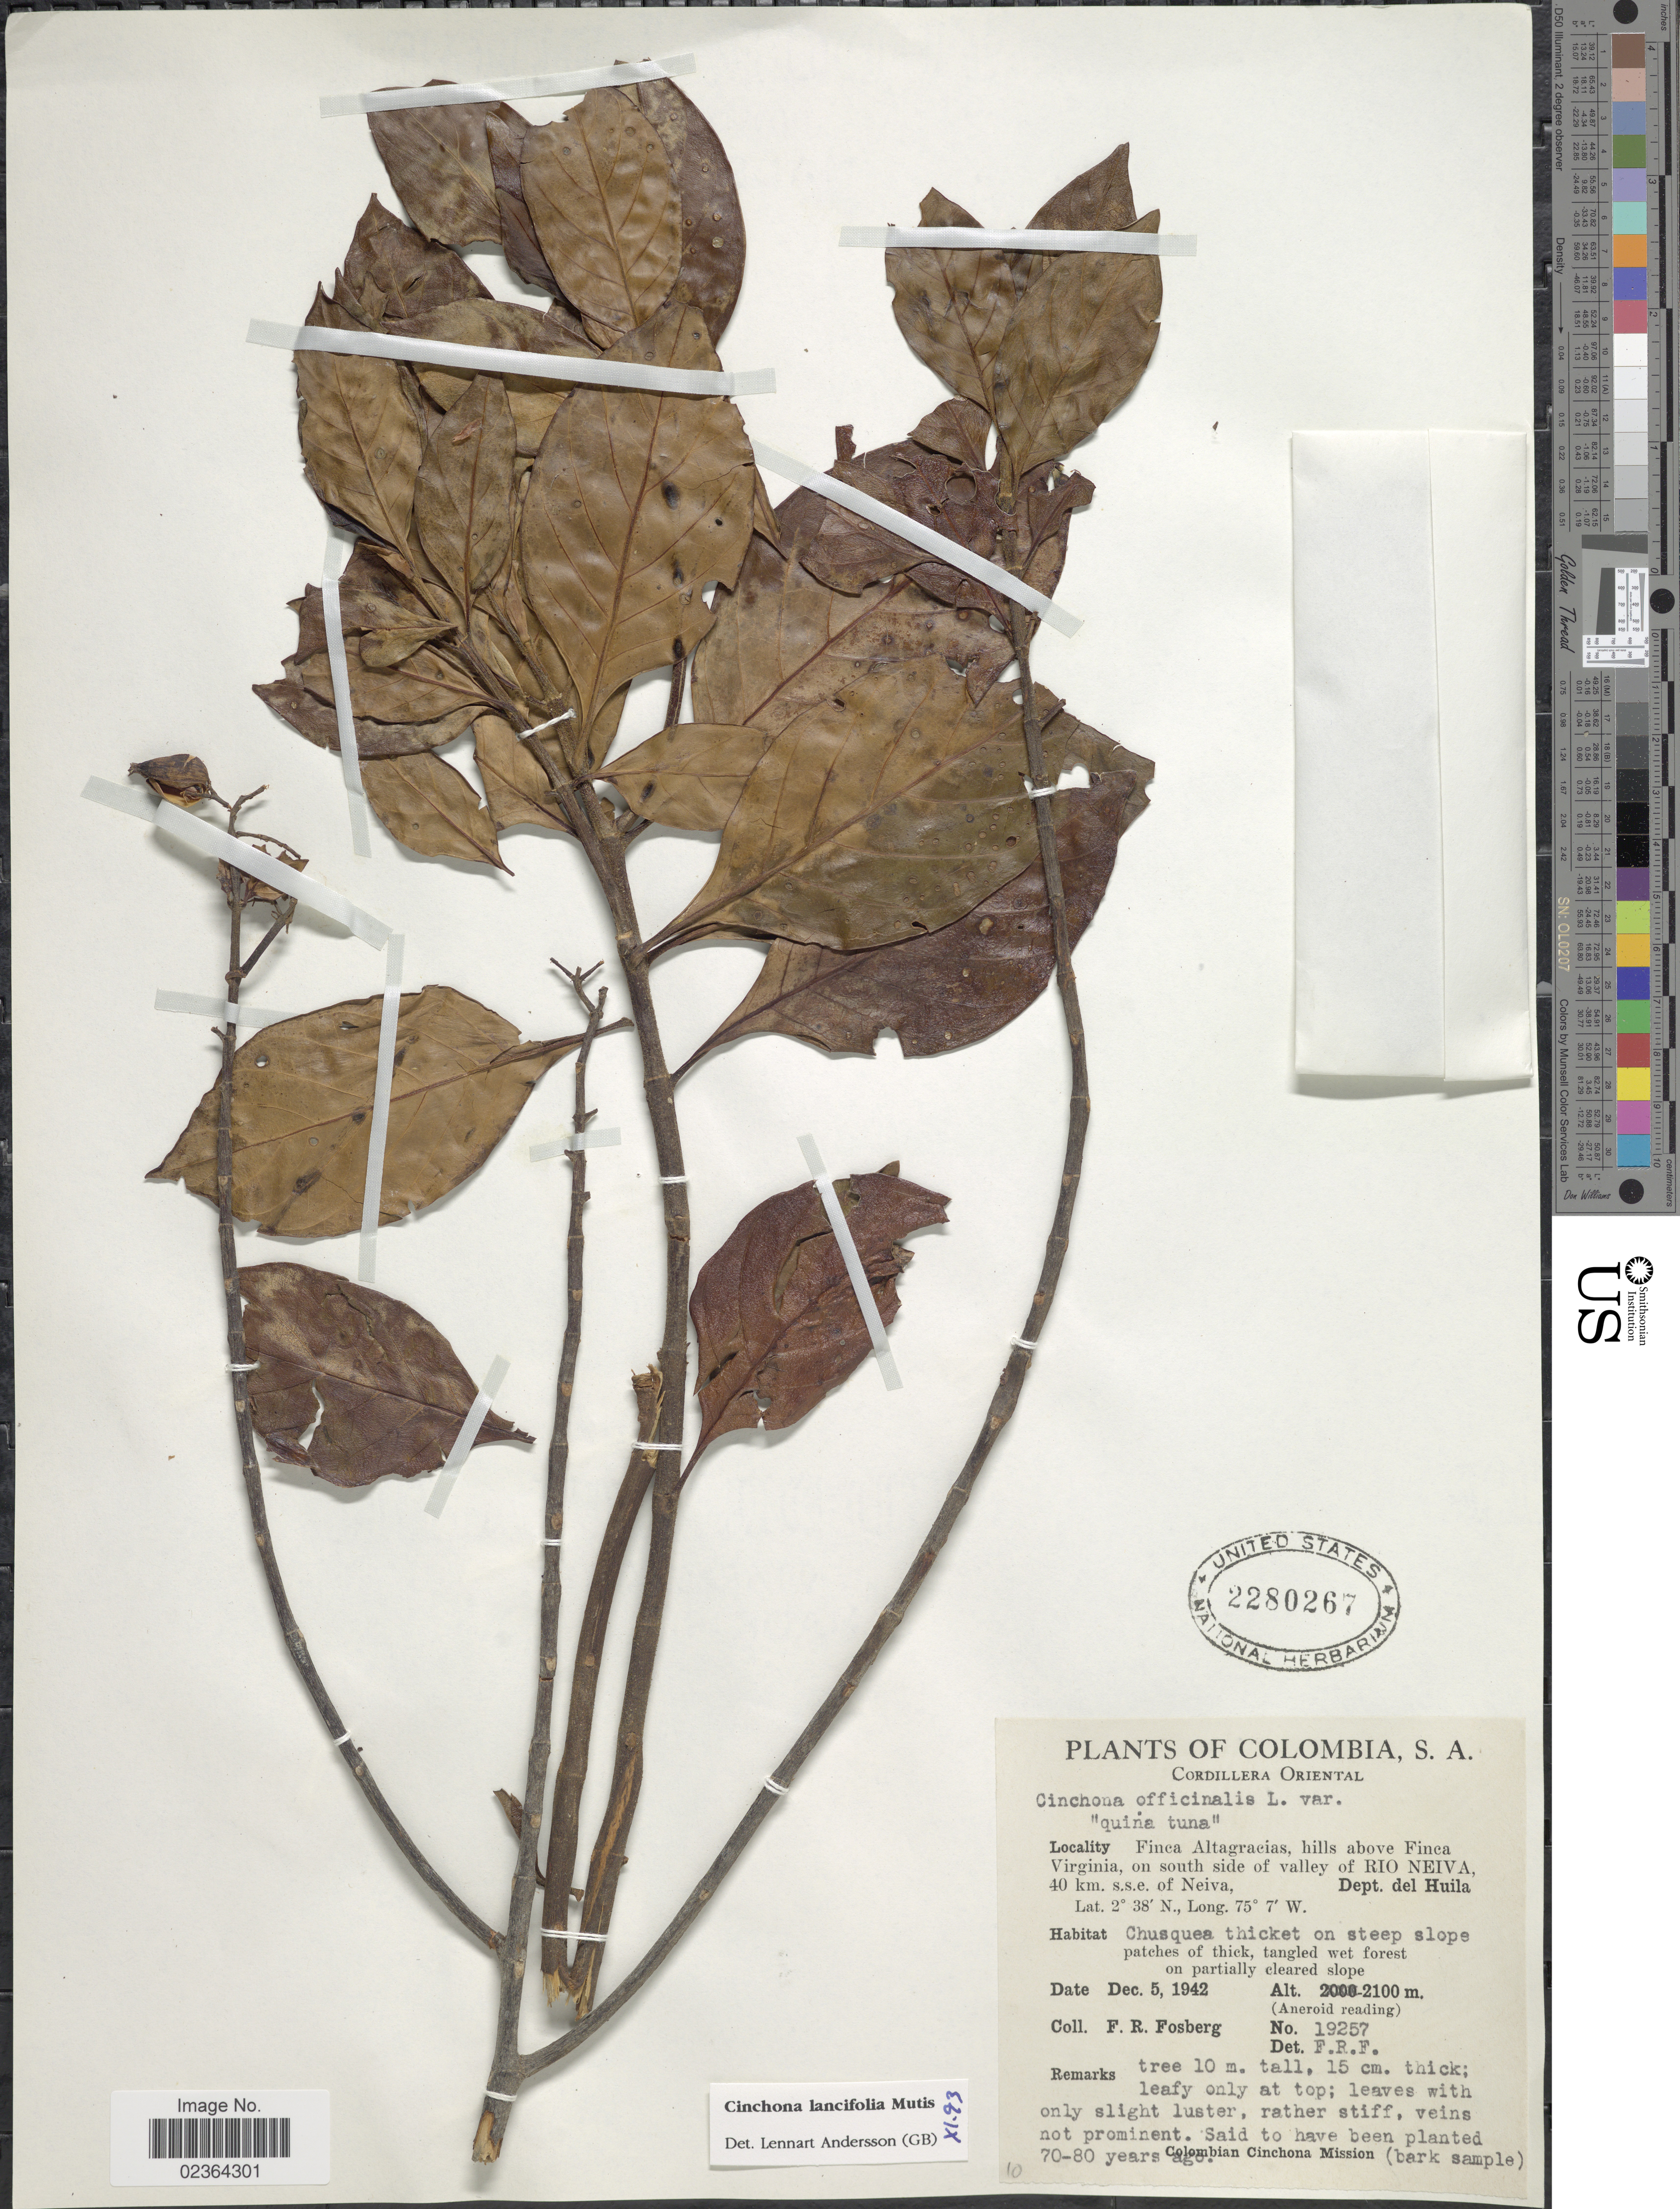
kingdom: Plantae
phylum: Tracheophyta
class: Magnoliopsida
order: Gentianales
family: Rubiaceae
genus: Cinchona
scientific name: Cinchona lancifolia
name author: Mutis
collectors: F. R. Fosberg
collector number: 19257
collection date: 1942-12-05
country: Colombia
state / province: Huila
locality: Cordillera Oriental, Finca Altagracias, hills above Finca Virginia, on south of side of valley of Rio Neiva, 40 km. s.s.e. of Neiva, Dept. del Huila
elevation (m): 2100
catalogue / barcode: US 2280267